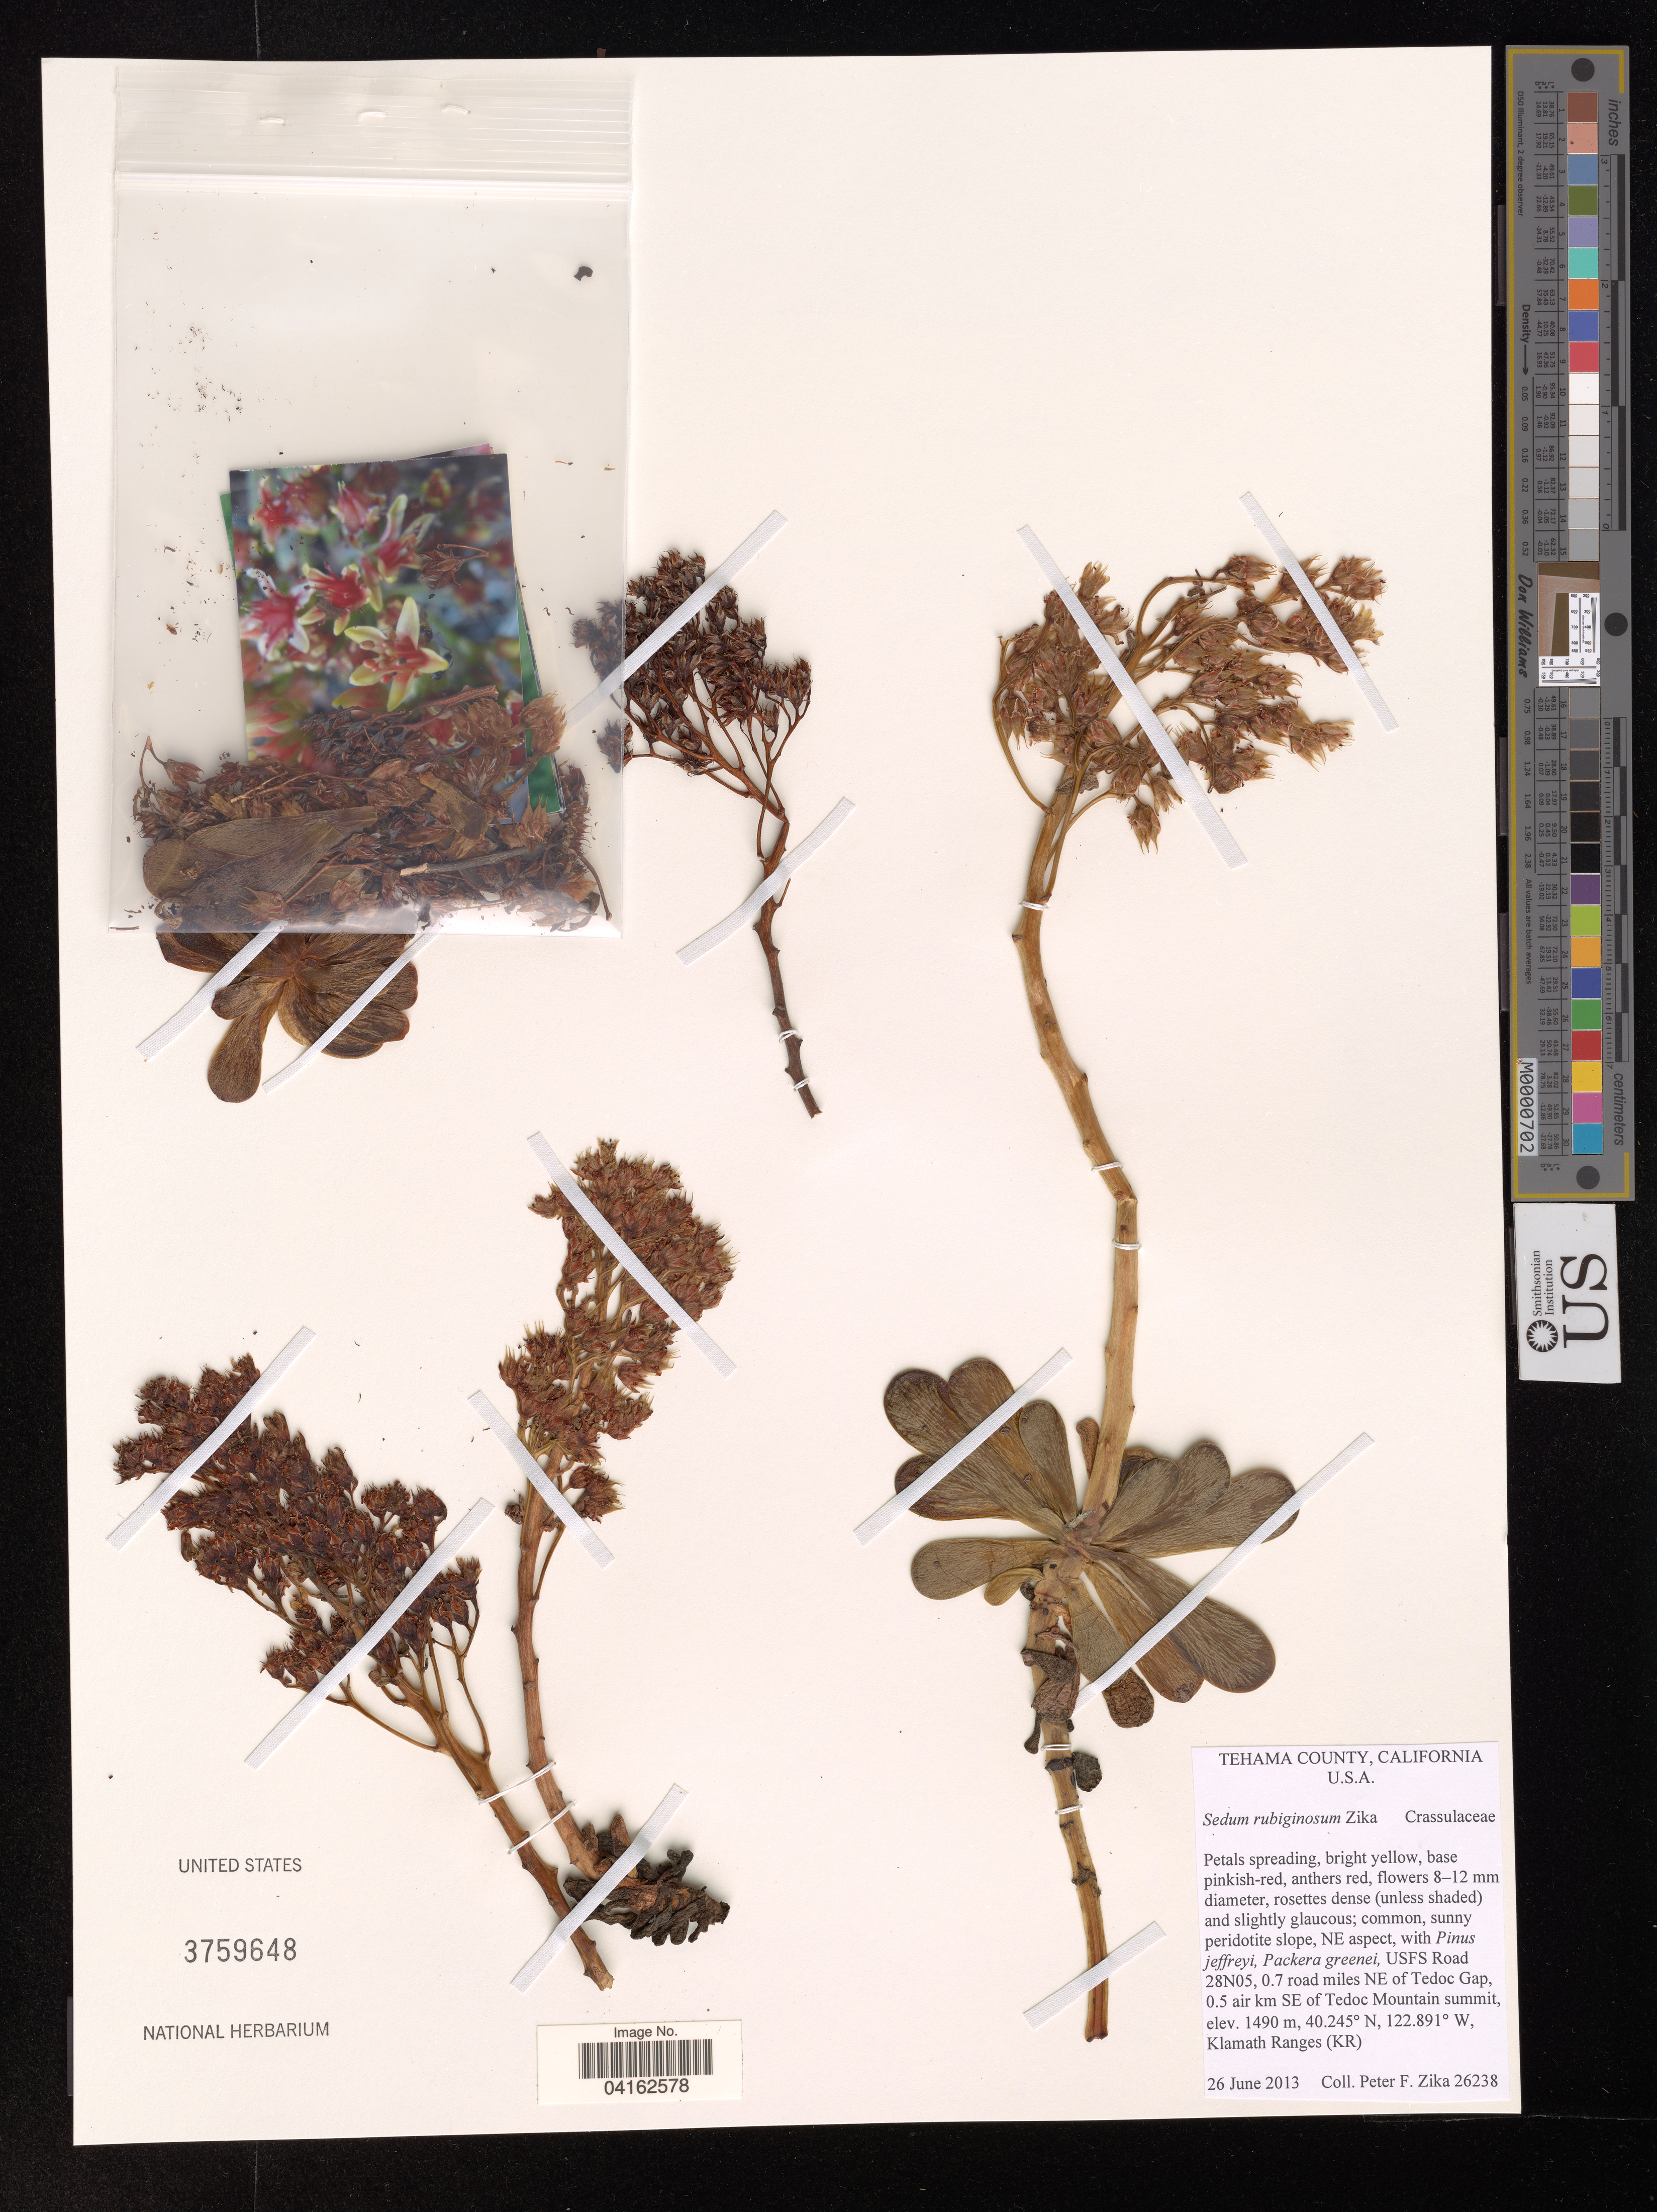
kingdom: Plantae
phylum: Tracheophyta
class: Magnoliopsida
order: Saxifragales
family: Crassulaceae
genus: Sedum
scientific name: Sedum rubiginosum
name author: Zika & B.L. Wilson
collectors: P. F. Zika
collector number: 26238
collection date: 2013-06-26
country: United States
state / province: California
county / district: Tehama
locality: Tehama County. NE aspect. USFS Road 28N05, 0.7 road miles NE of Tedoc Gap, 0.5 air km SE of Tedoc Mountain summit. Klamath Ranges (KR).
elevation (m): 1490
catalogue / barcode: US 3759648